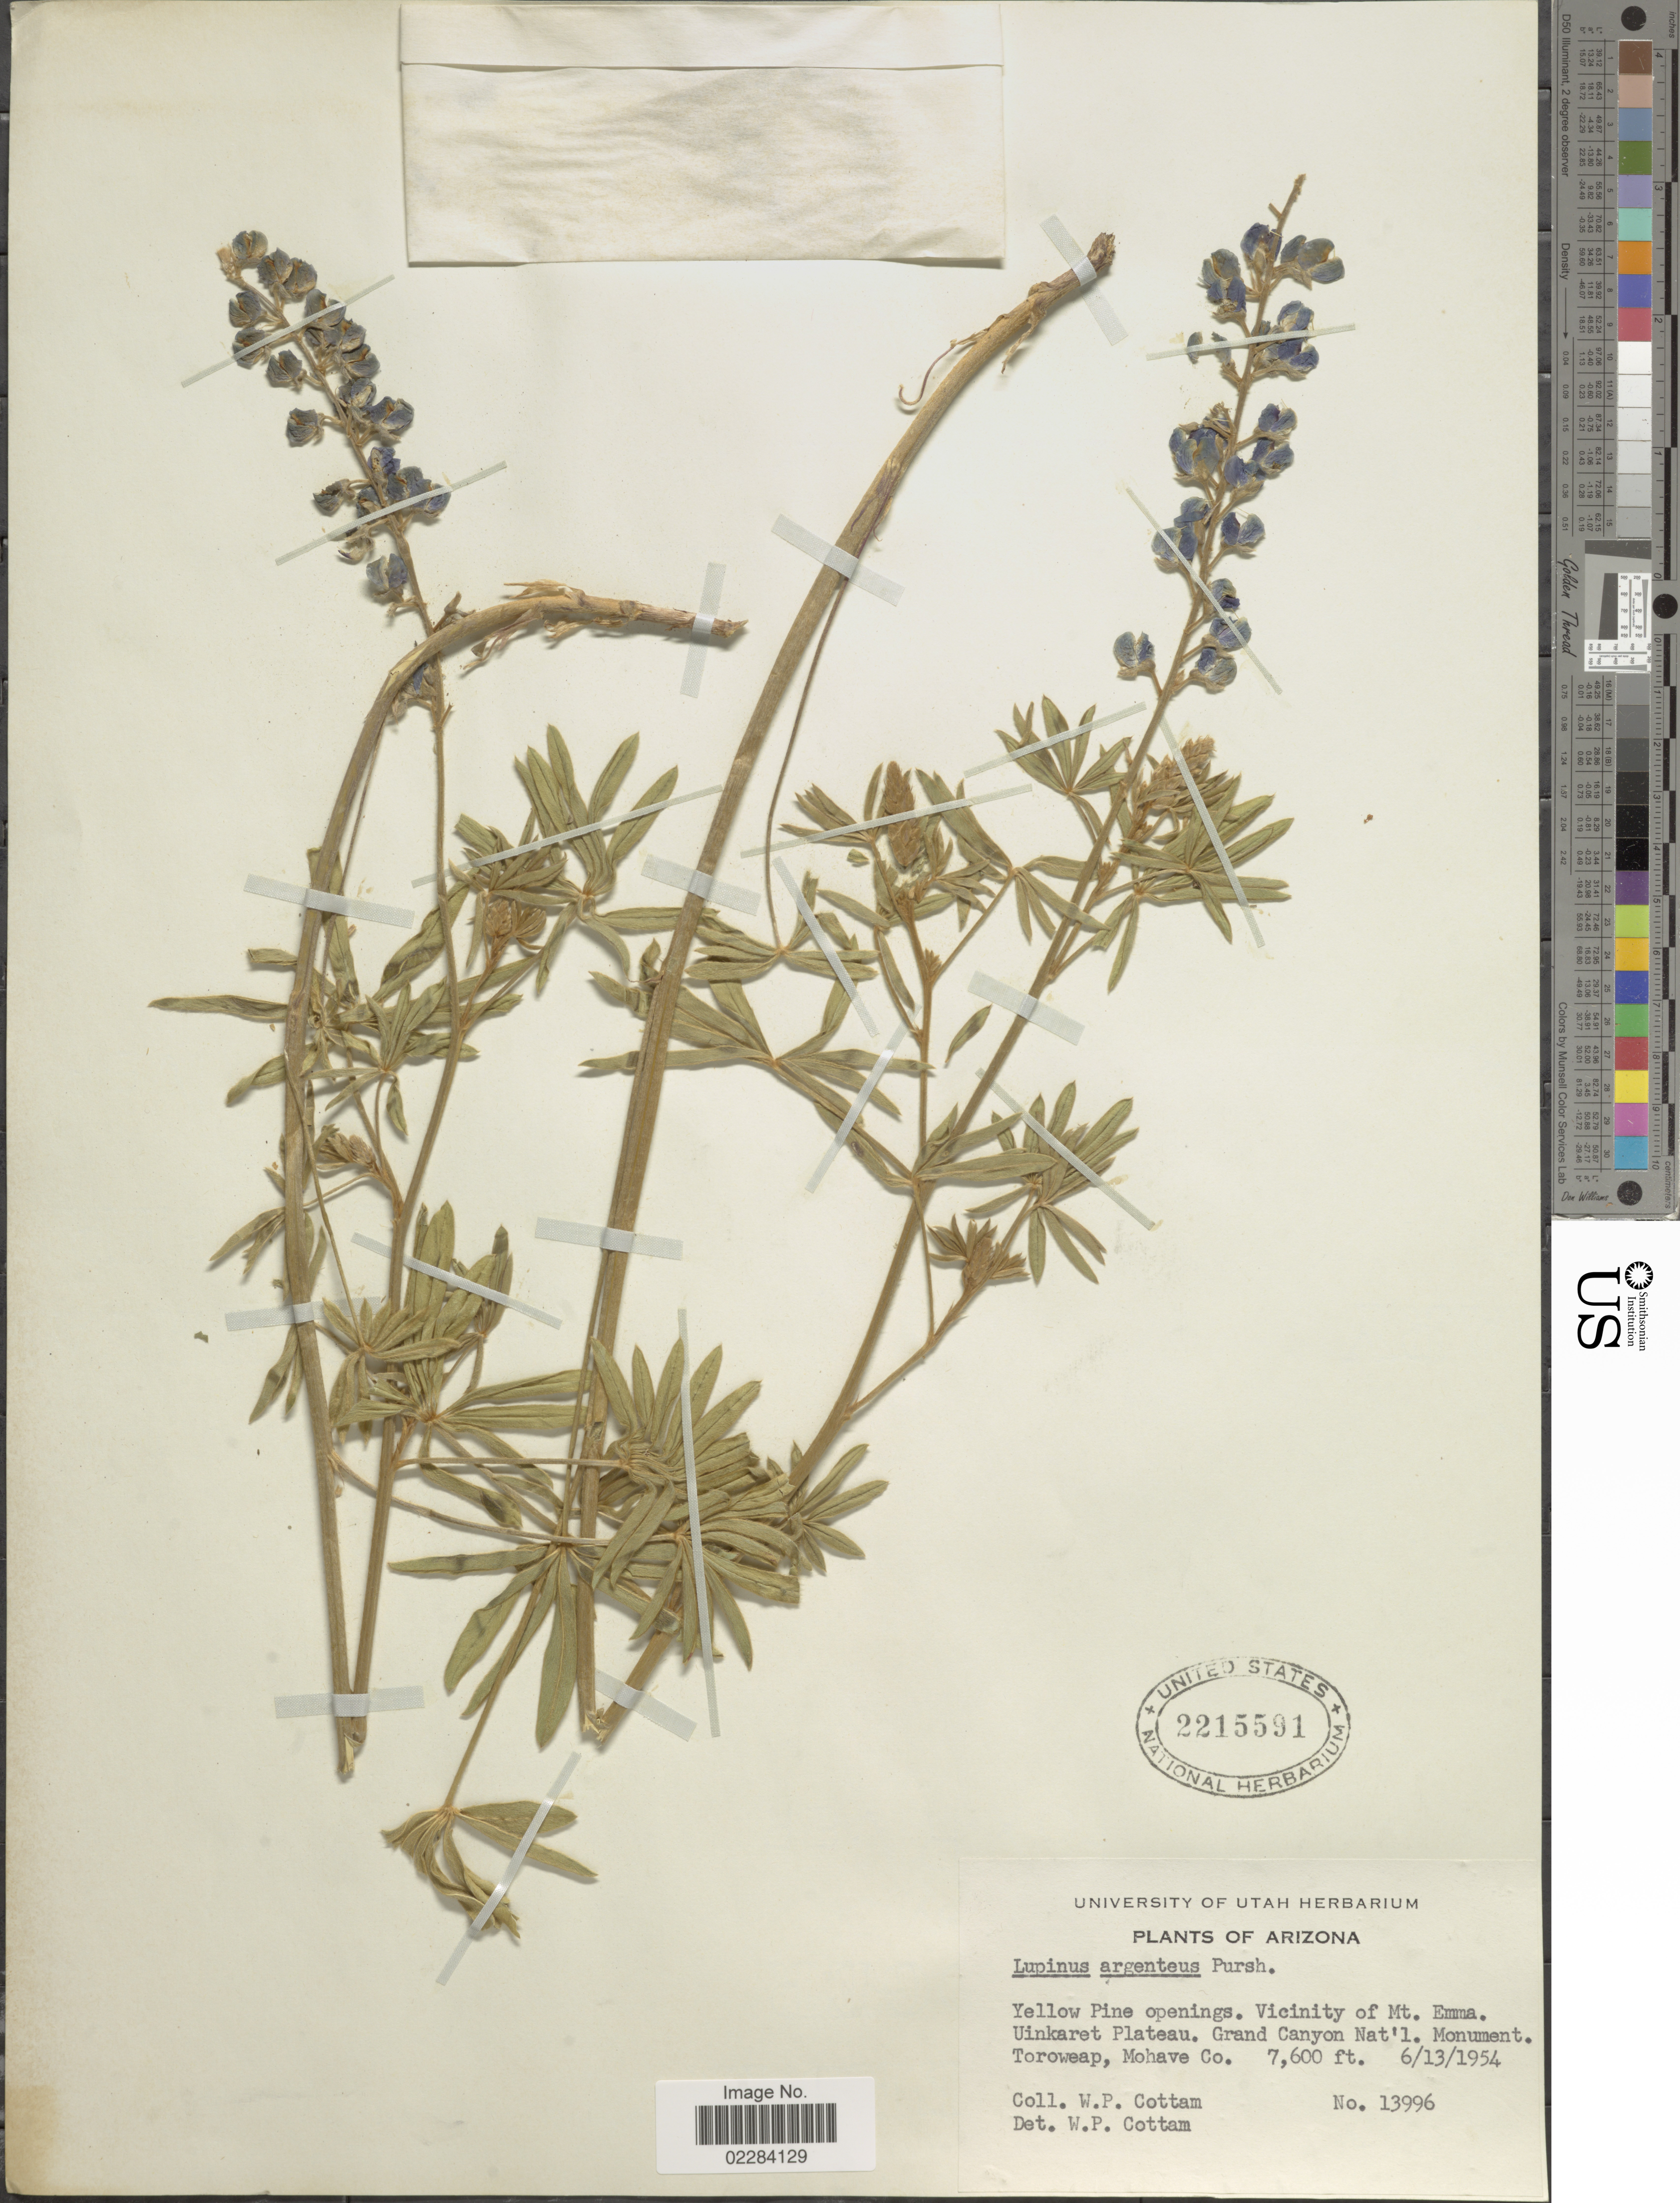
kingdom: Plantae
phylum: Tracheophyta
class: Magnoliopsida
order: Fabales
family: Fabaceae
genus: Lupinus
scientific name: Lupinus argenteus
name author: Pursh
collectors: W. Cottam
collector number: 13996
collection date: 1954-06-13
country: United States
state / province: Arizona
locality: Vicinity of Mt. Emma. Uinkaret Plateau. Grand Canyon Nat'l. Monument. Toroweap, Mohave Co.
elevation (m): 2316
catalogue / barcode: US 2215591